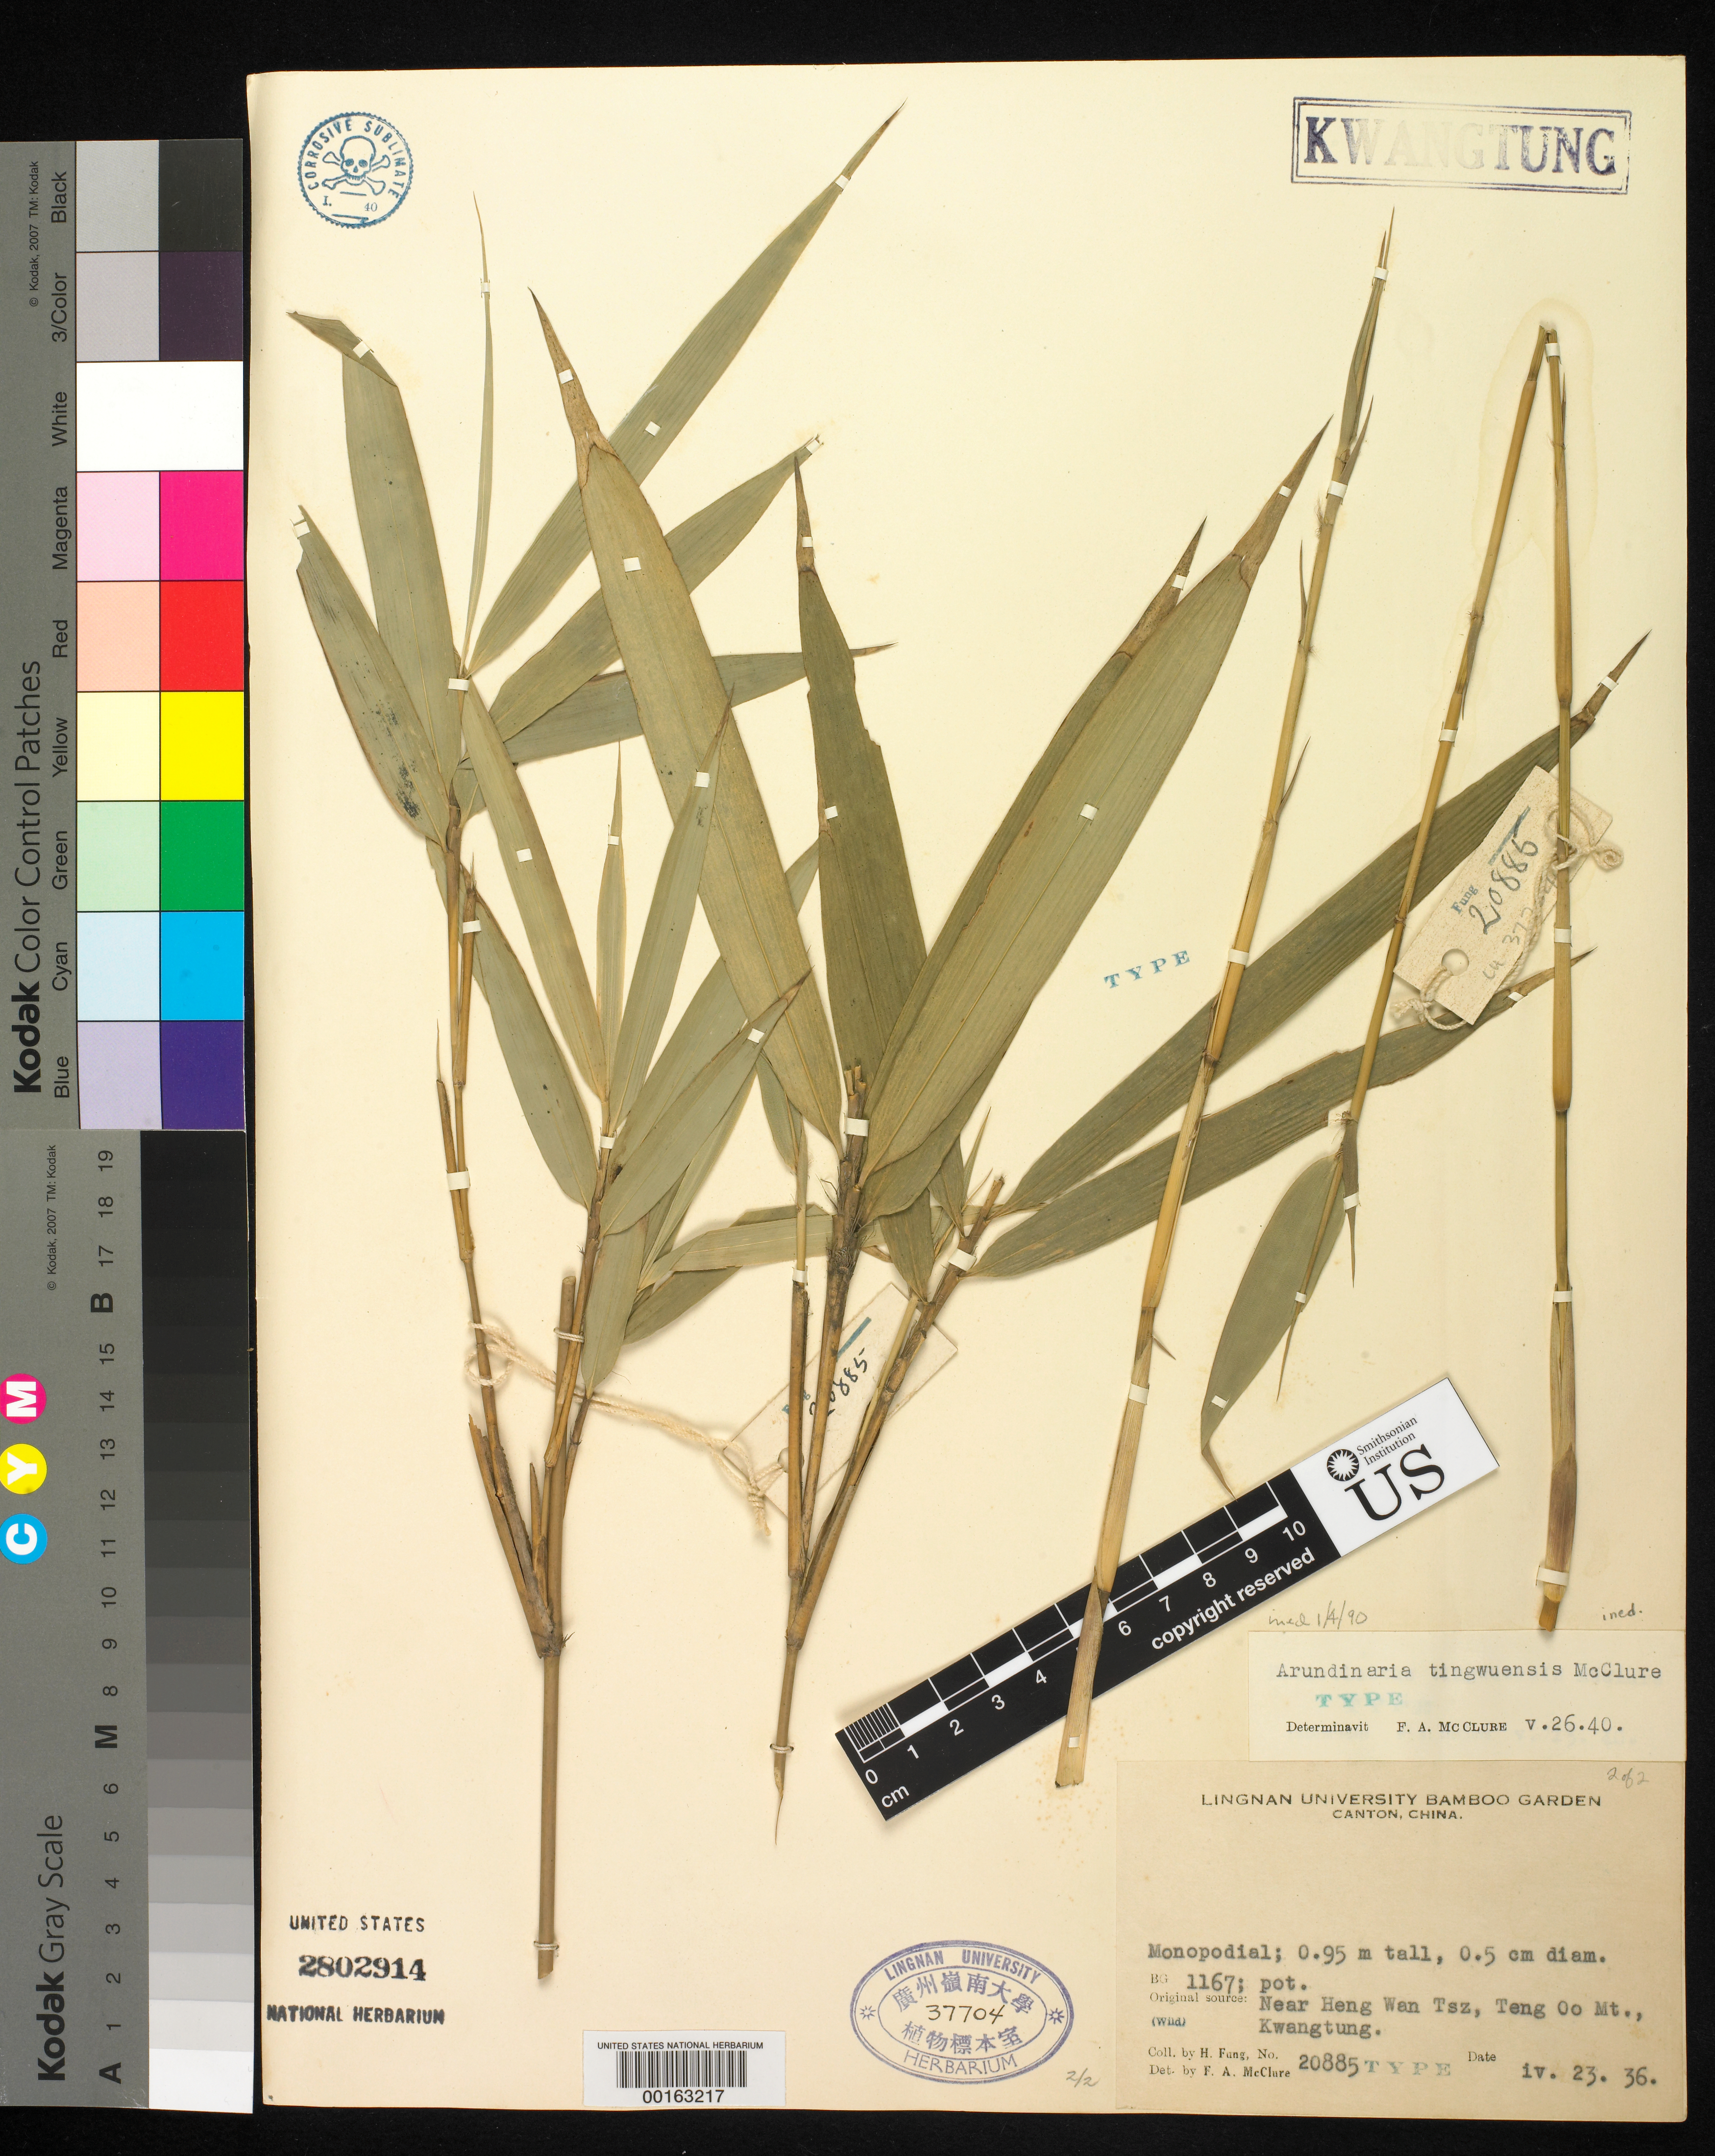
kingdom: Plantae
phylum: Tracheophyta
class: Liliopsida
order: Poales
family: Poaceae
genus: Arundinaria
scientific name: Arundinaria sp.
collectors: H. L. Fung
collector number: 20885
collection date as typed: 23 Apr 1936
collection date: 1936-04-23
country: China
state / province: Guangdong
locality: Near heng wan tsz, teng oo mt.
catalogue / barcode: US 2802914